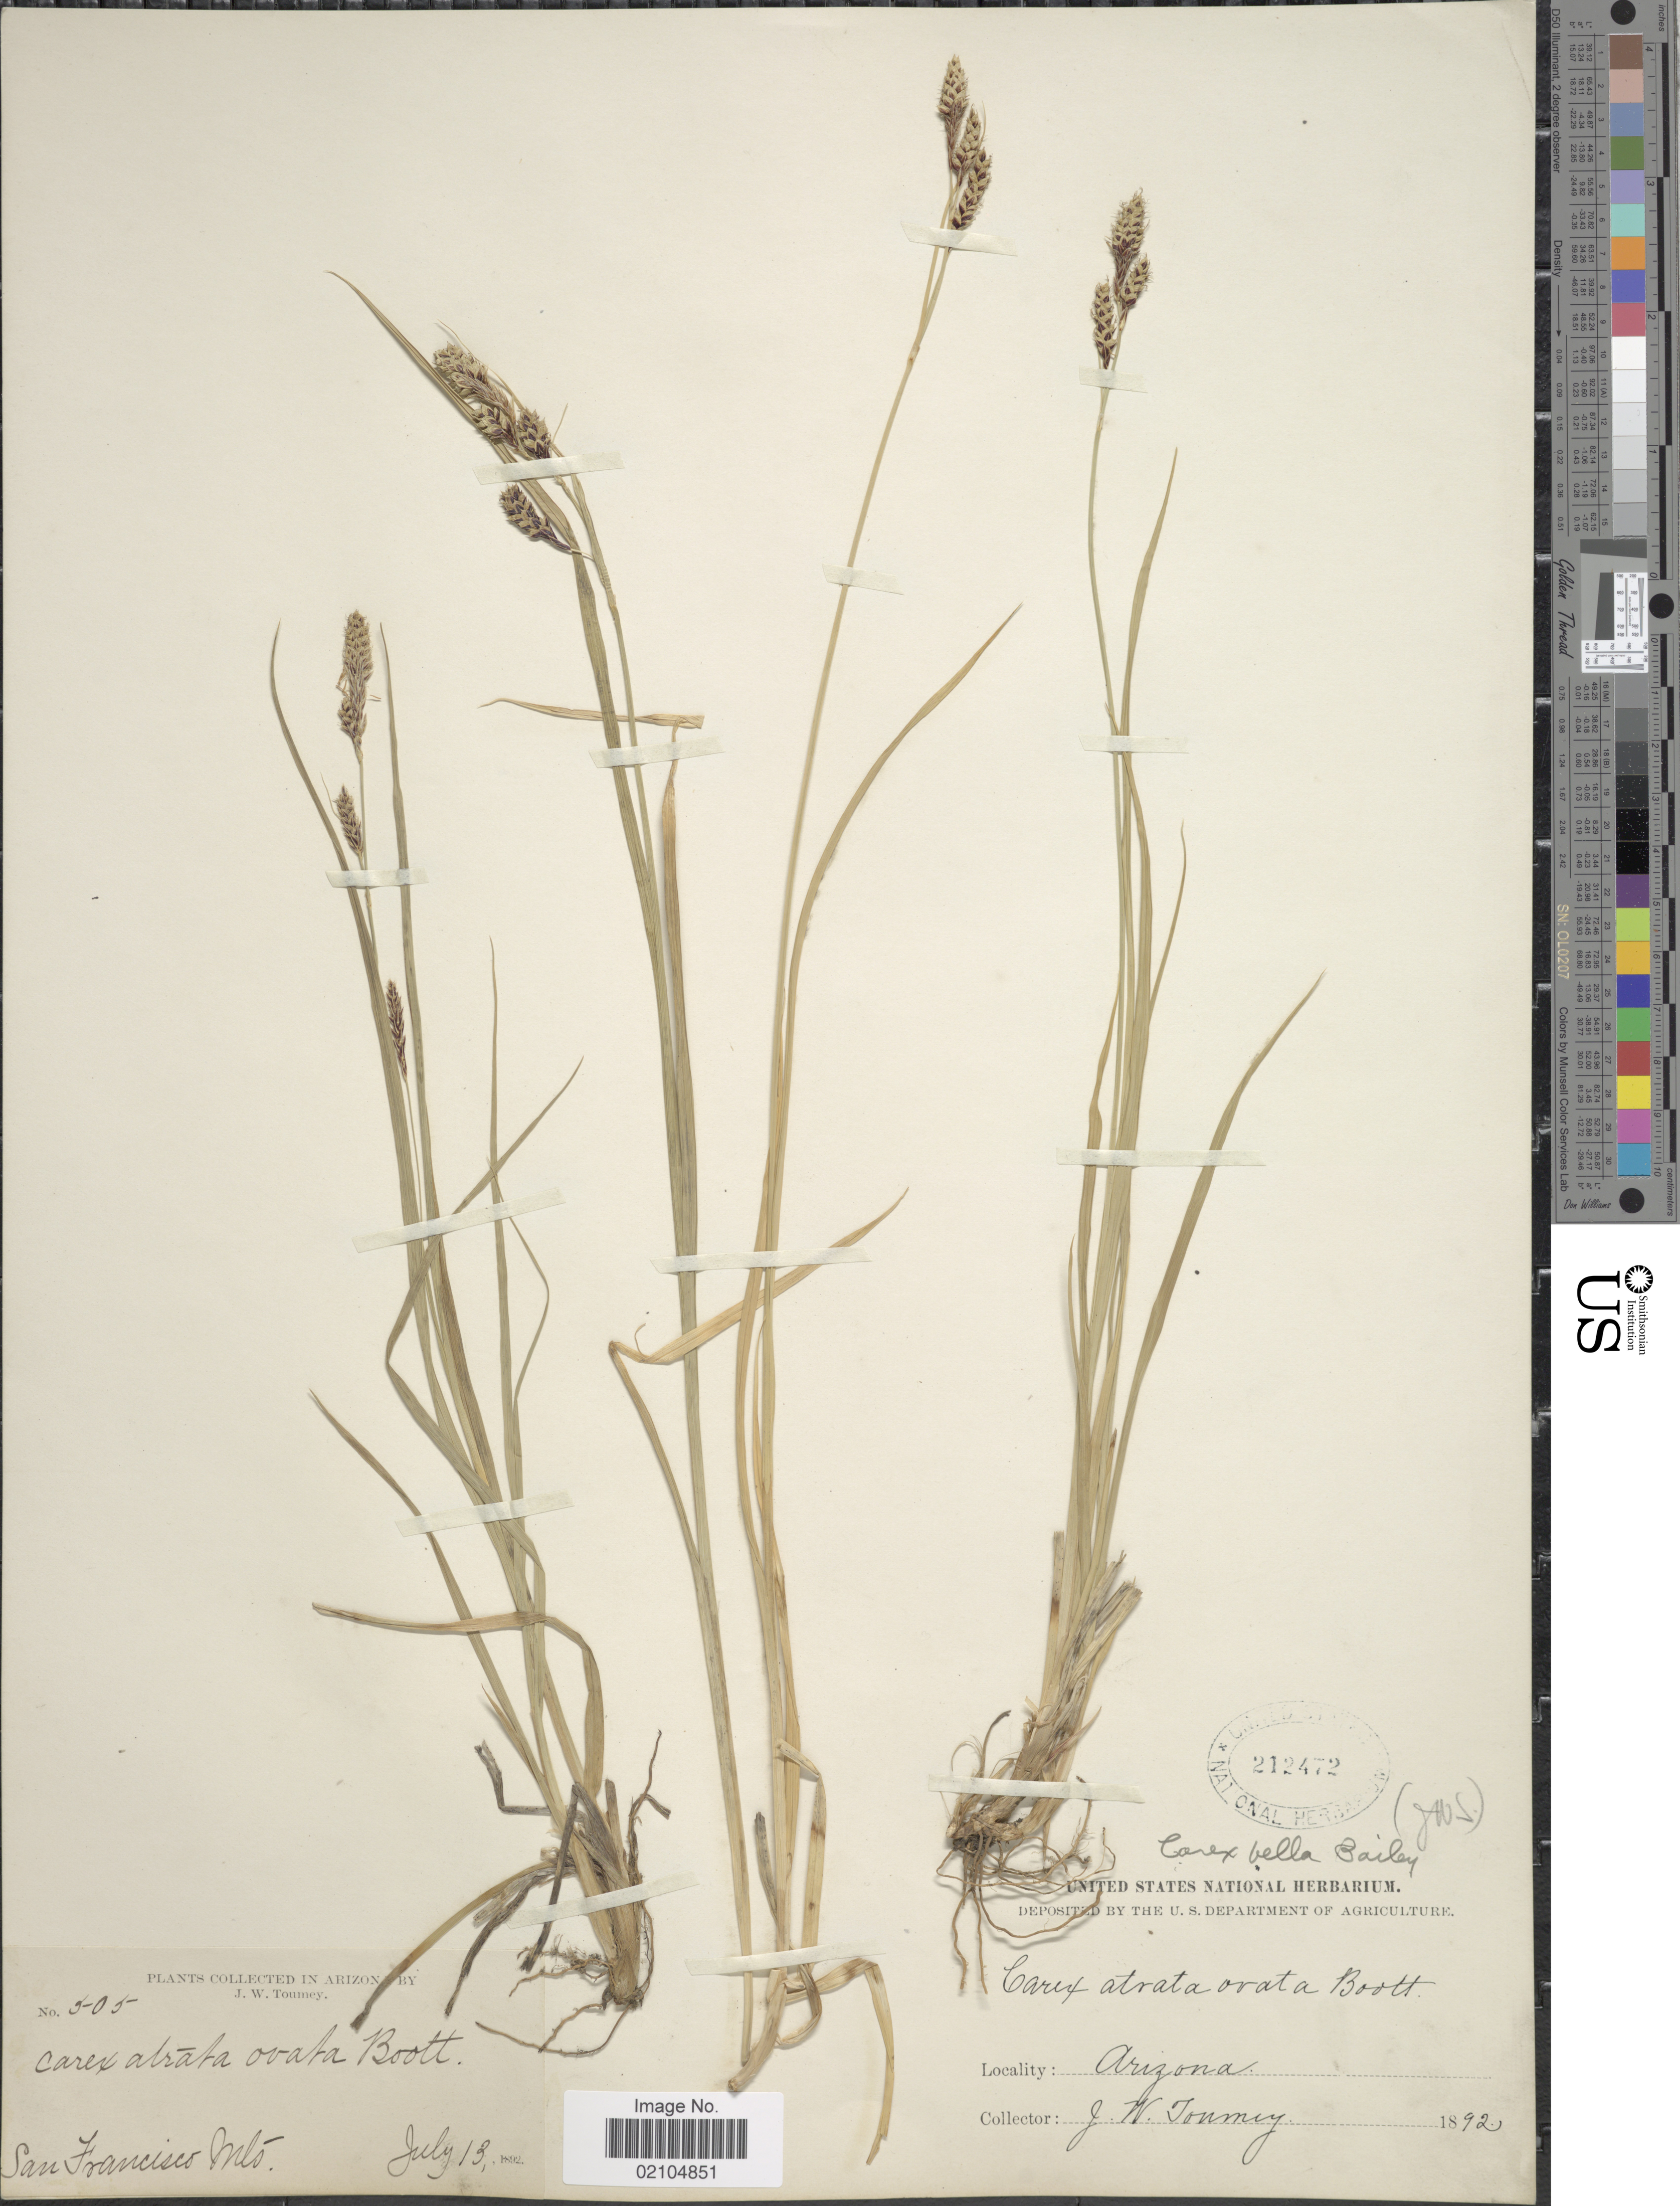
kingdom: Plantae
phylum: Tracheophyta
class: Liliopsida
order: Poales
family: Cyperaceae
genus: Carex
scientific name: Carex bella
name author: L.H. Bailey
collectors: J. W. Toumey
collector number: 505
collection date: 1892-07-13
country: United States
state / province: Arizona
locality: San Francisco Mts.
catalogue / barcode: US 212472